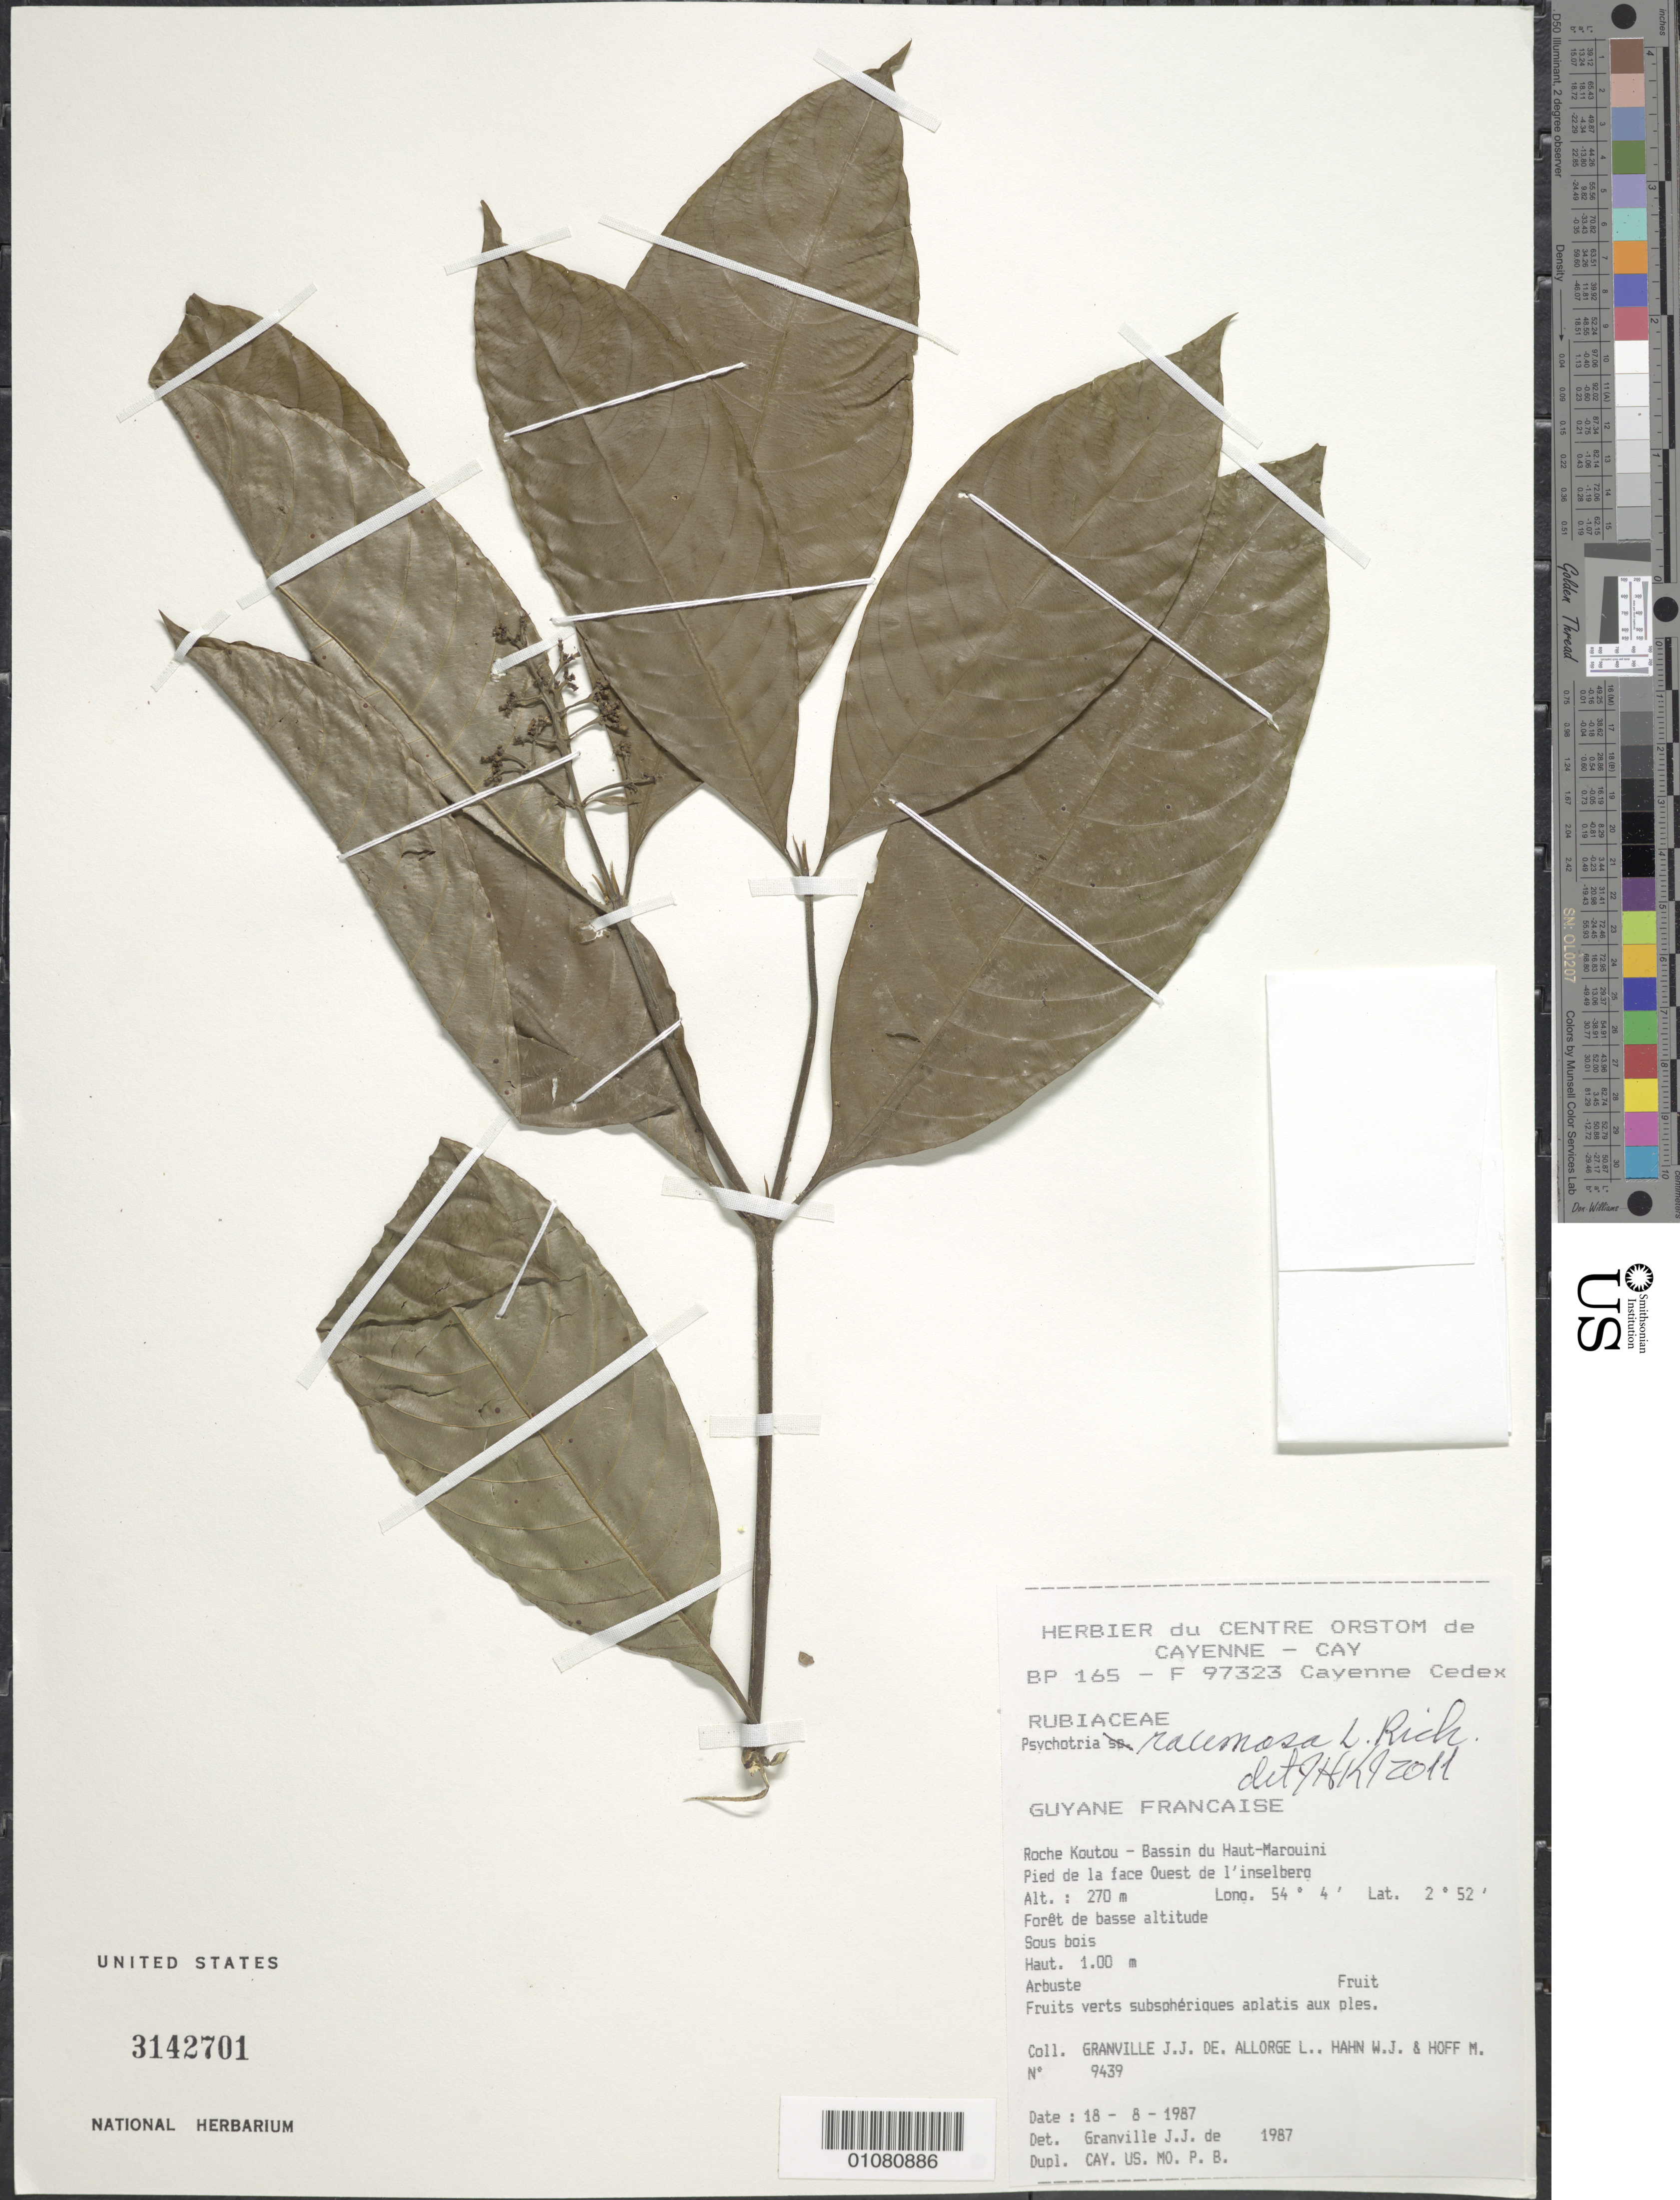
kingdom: Plantae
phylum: Tracheophyta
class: Magnoliopsida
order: Gentianales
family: Rubiaceae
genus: Palicourea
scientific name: Palicourea racemosa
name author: (Aubl.) Borhidi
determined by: Kirkbride, J. H., Jr.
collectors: J.-J. de Granville, L. Allorge, W. J. Hahn & M. Hoff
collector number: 9439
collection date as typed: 18-Aug-87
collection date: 1987-08-18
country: French Guiana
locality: Roche Koutou, Bassin du Haut-Marouini, pied de la face Ouest de l'Inselberg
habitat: Forêt de basse altitude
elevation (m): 270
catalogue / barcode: US 3142701